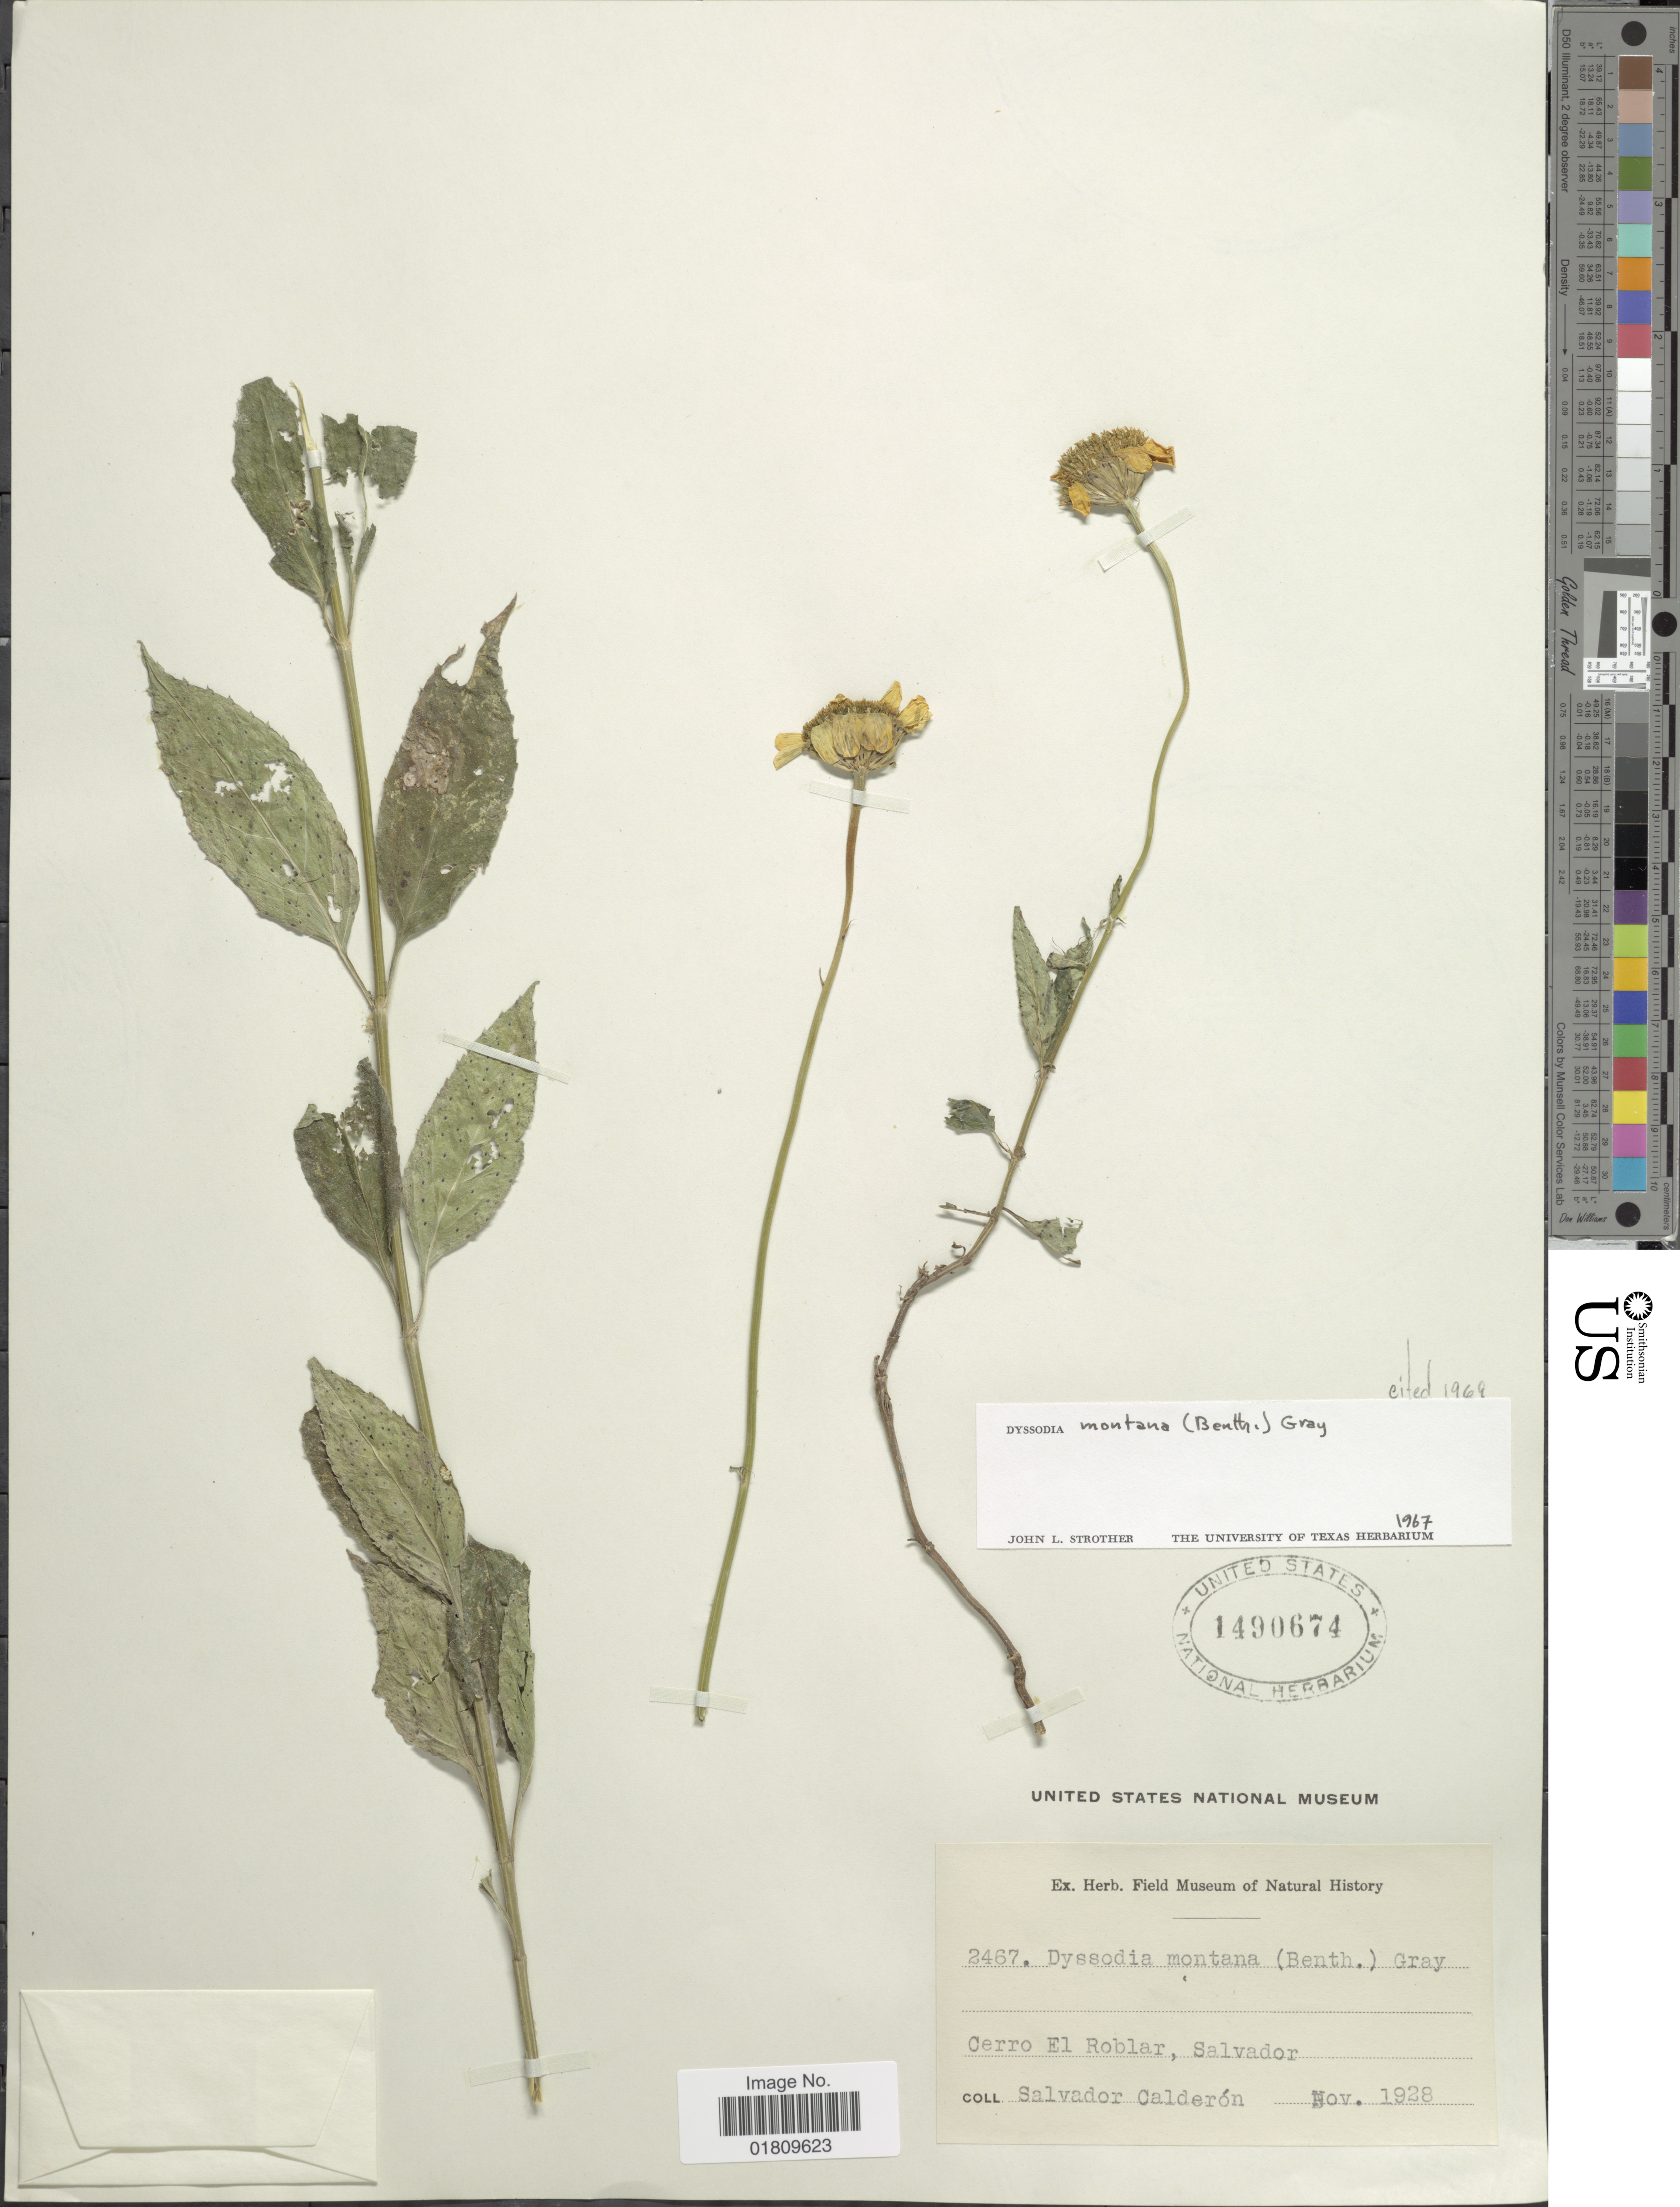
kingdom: Plantae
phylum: Tracheophyta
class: Magnoliopsida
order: Asterales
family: Asteraceae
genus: Dyssodia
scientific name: Dyssodia montana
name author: (Benth.) A. Gray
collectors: S. Calderón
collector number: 2467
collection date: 1928-11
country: El Salvador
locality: Cerro El Roblar, Salvador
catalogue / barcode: US 1490674